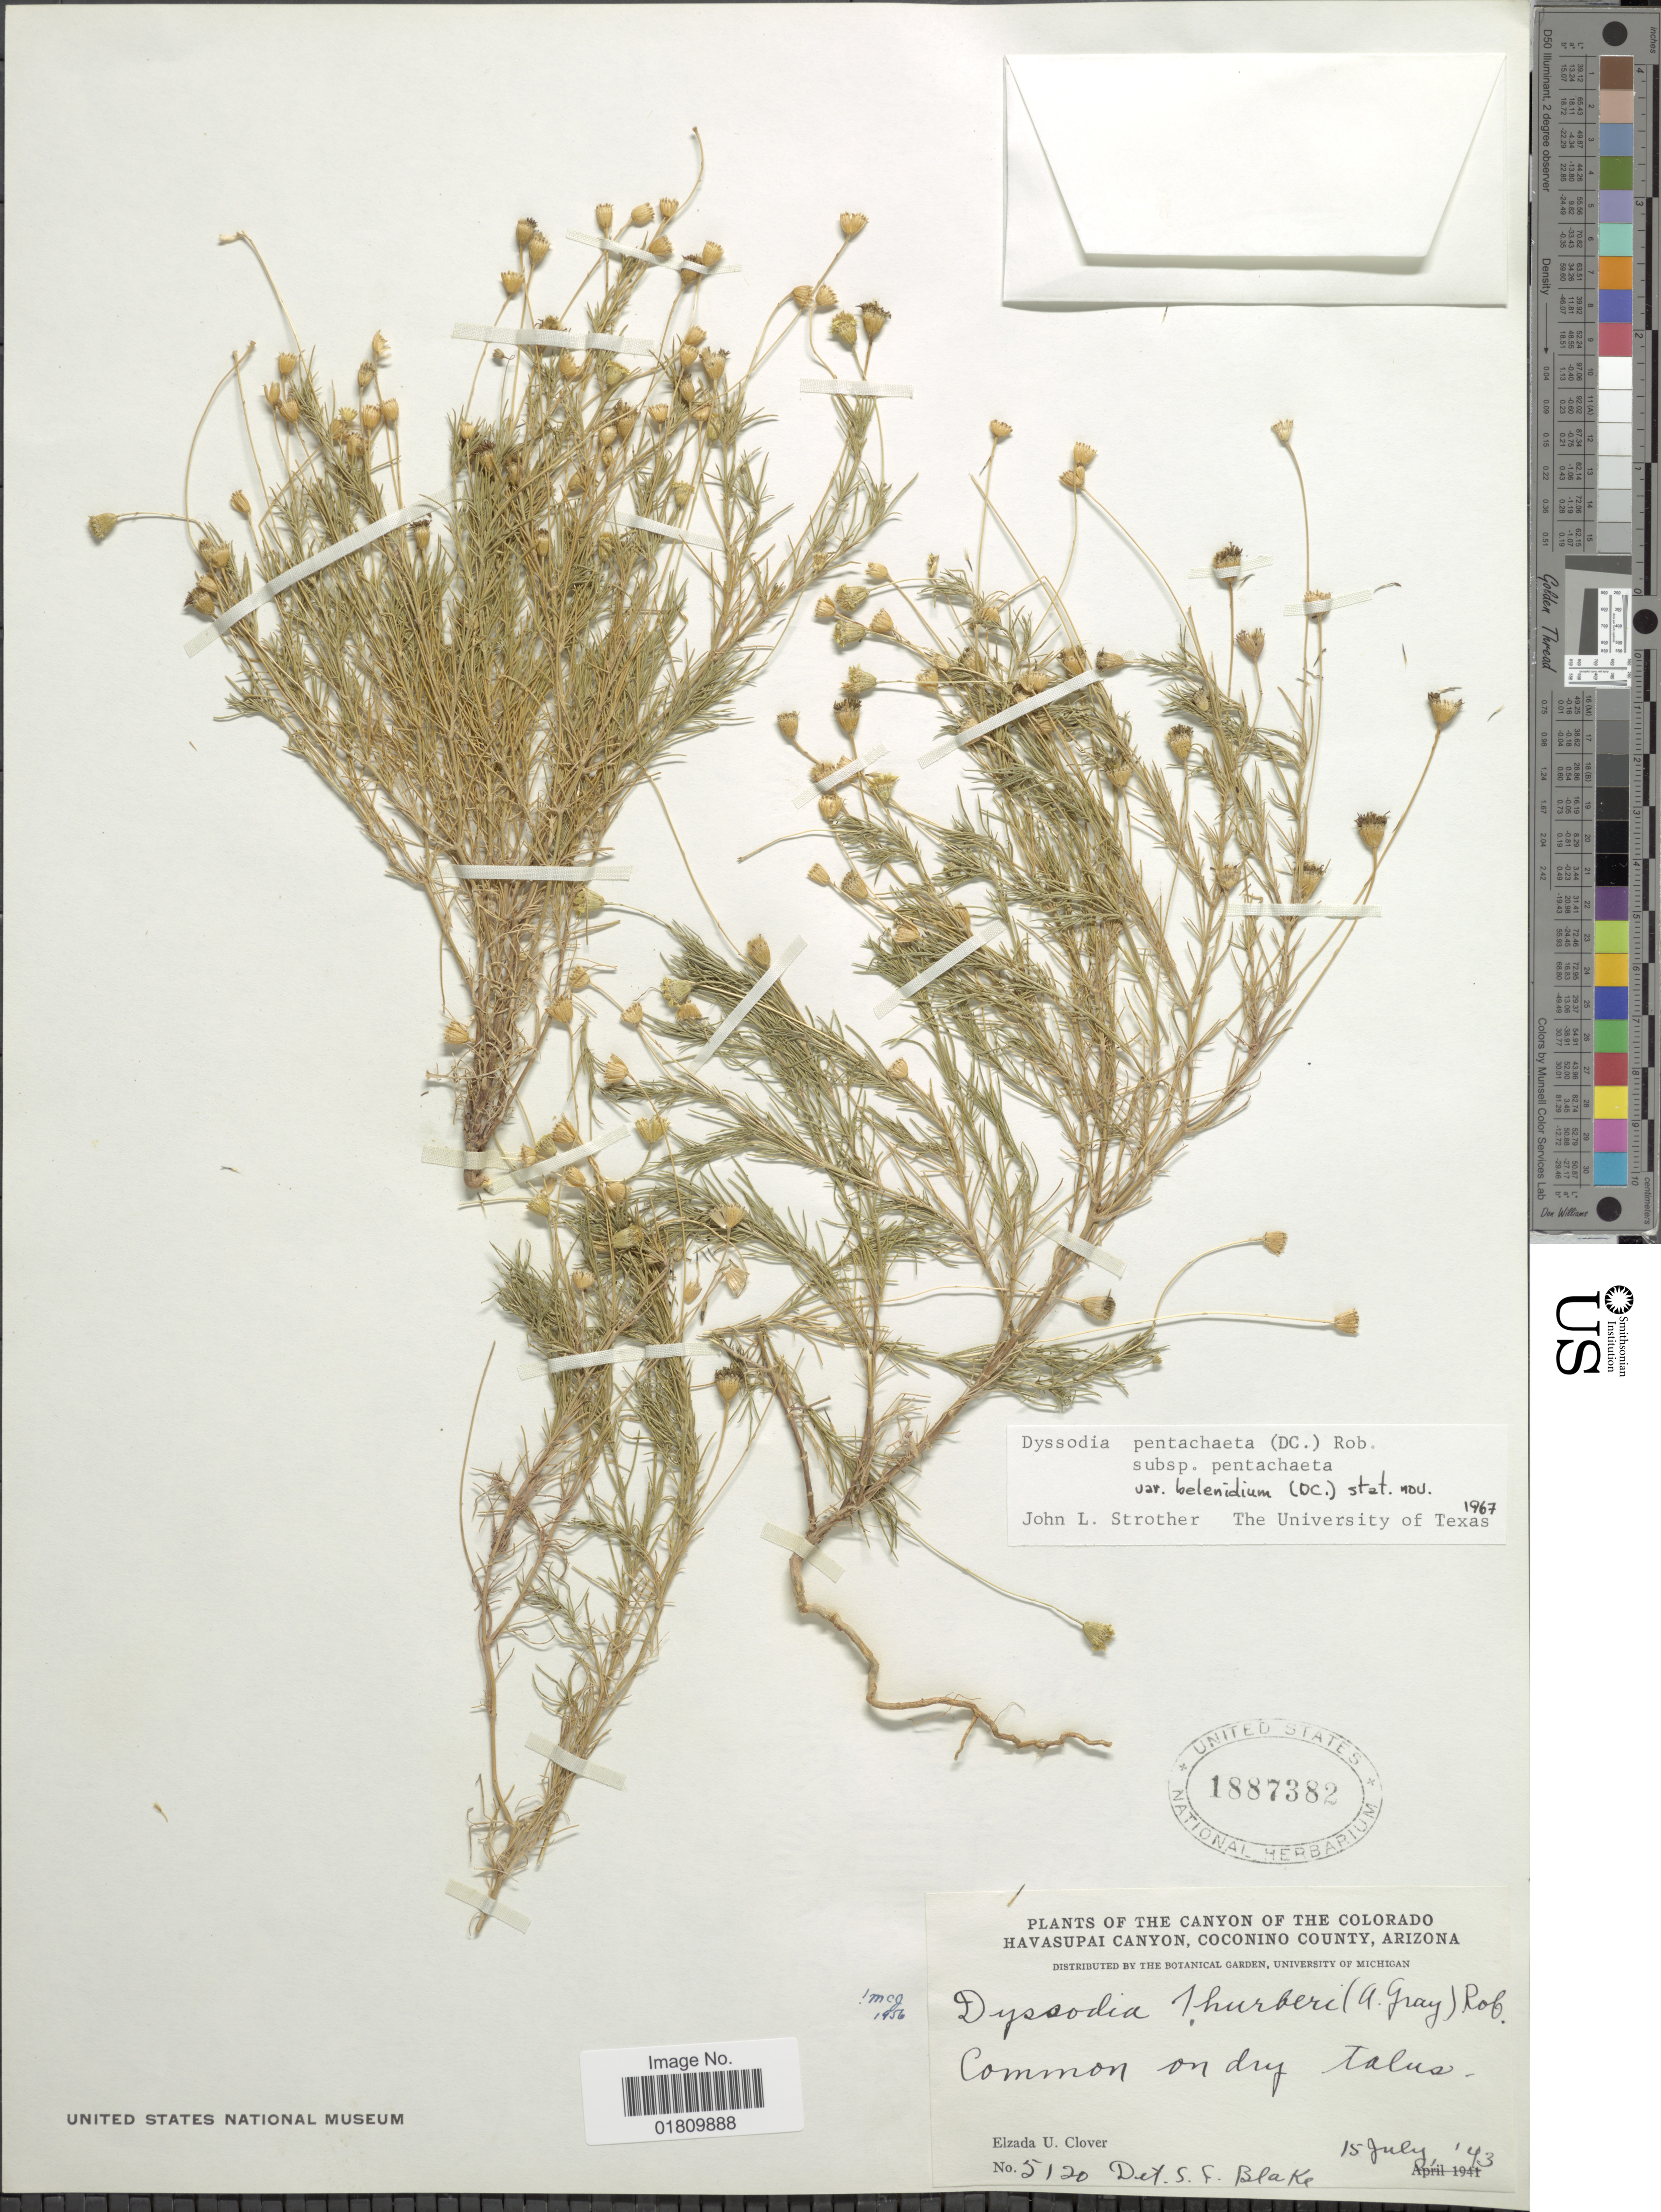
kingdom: Plantae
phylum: Tracheophyta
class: Magnoliopsida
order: Asterales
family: Asteraceae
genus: Thymophylla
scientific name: Thymophylla pentachaeta var. belenidium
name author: (DC.) Strother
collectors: E. U. Clover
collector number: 5120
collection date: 1943-07-15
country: United States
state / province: Arizona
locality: The Canyon of the Colorado Havasupai Canyon, Coconino County, common on dry talus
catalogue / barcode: US 1887382